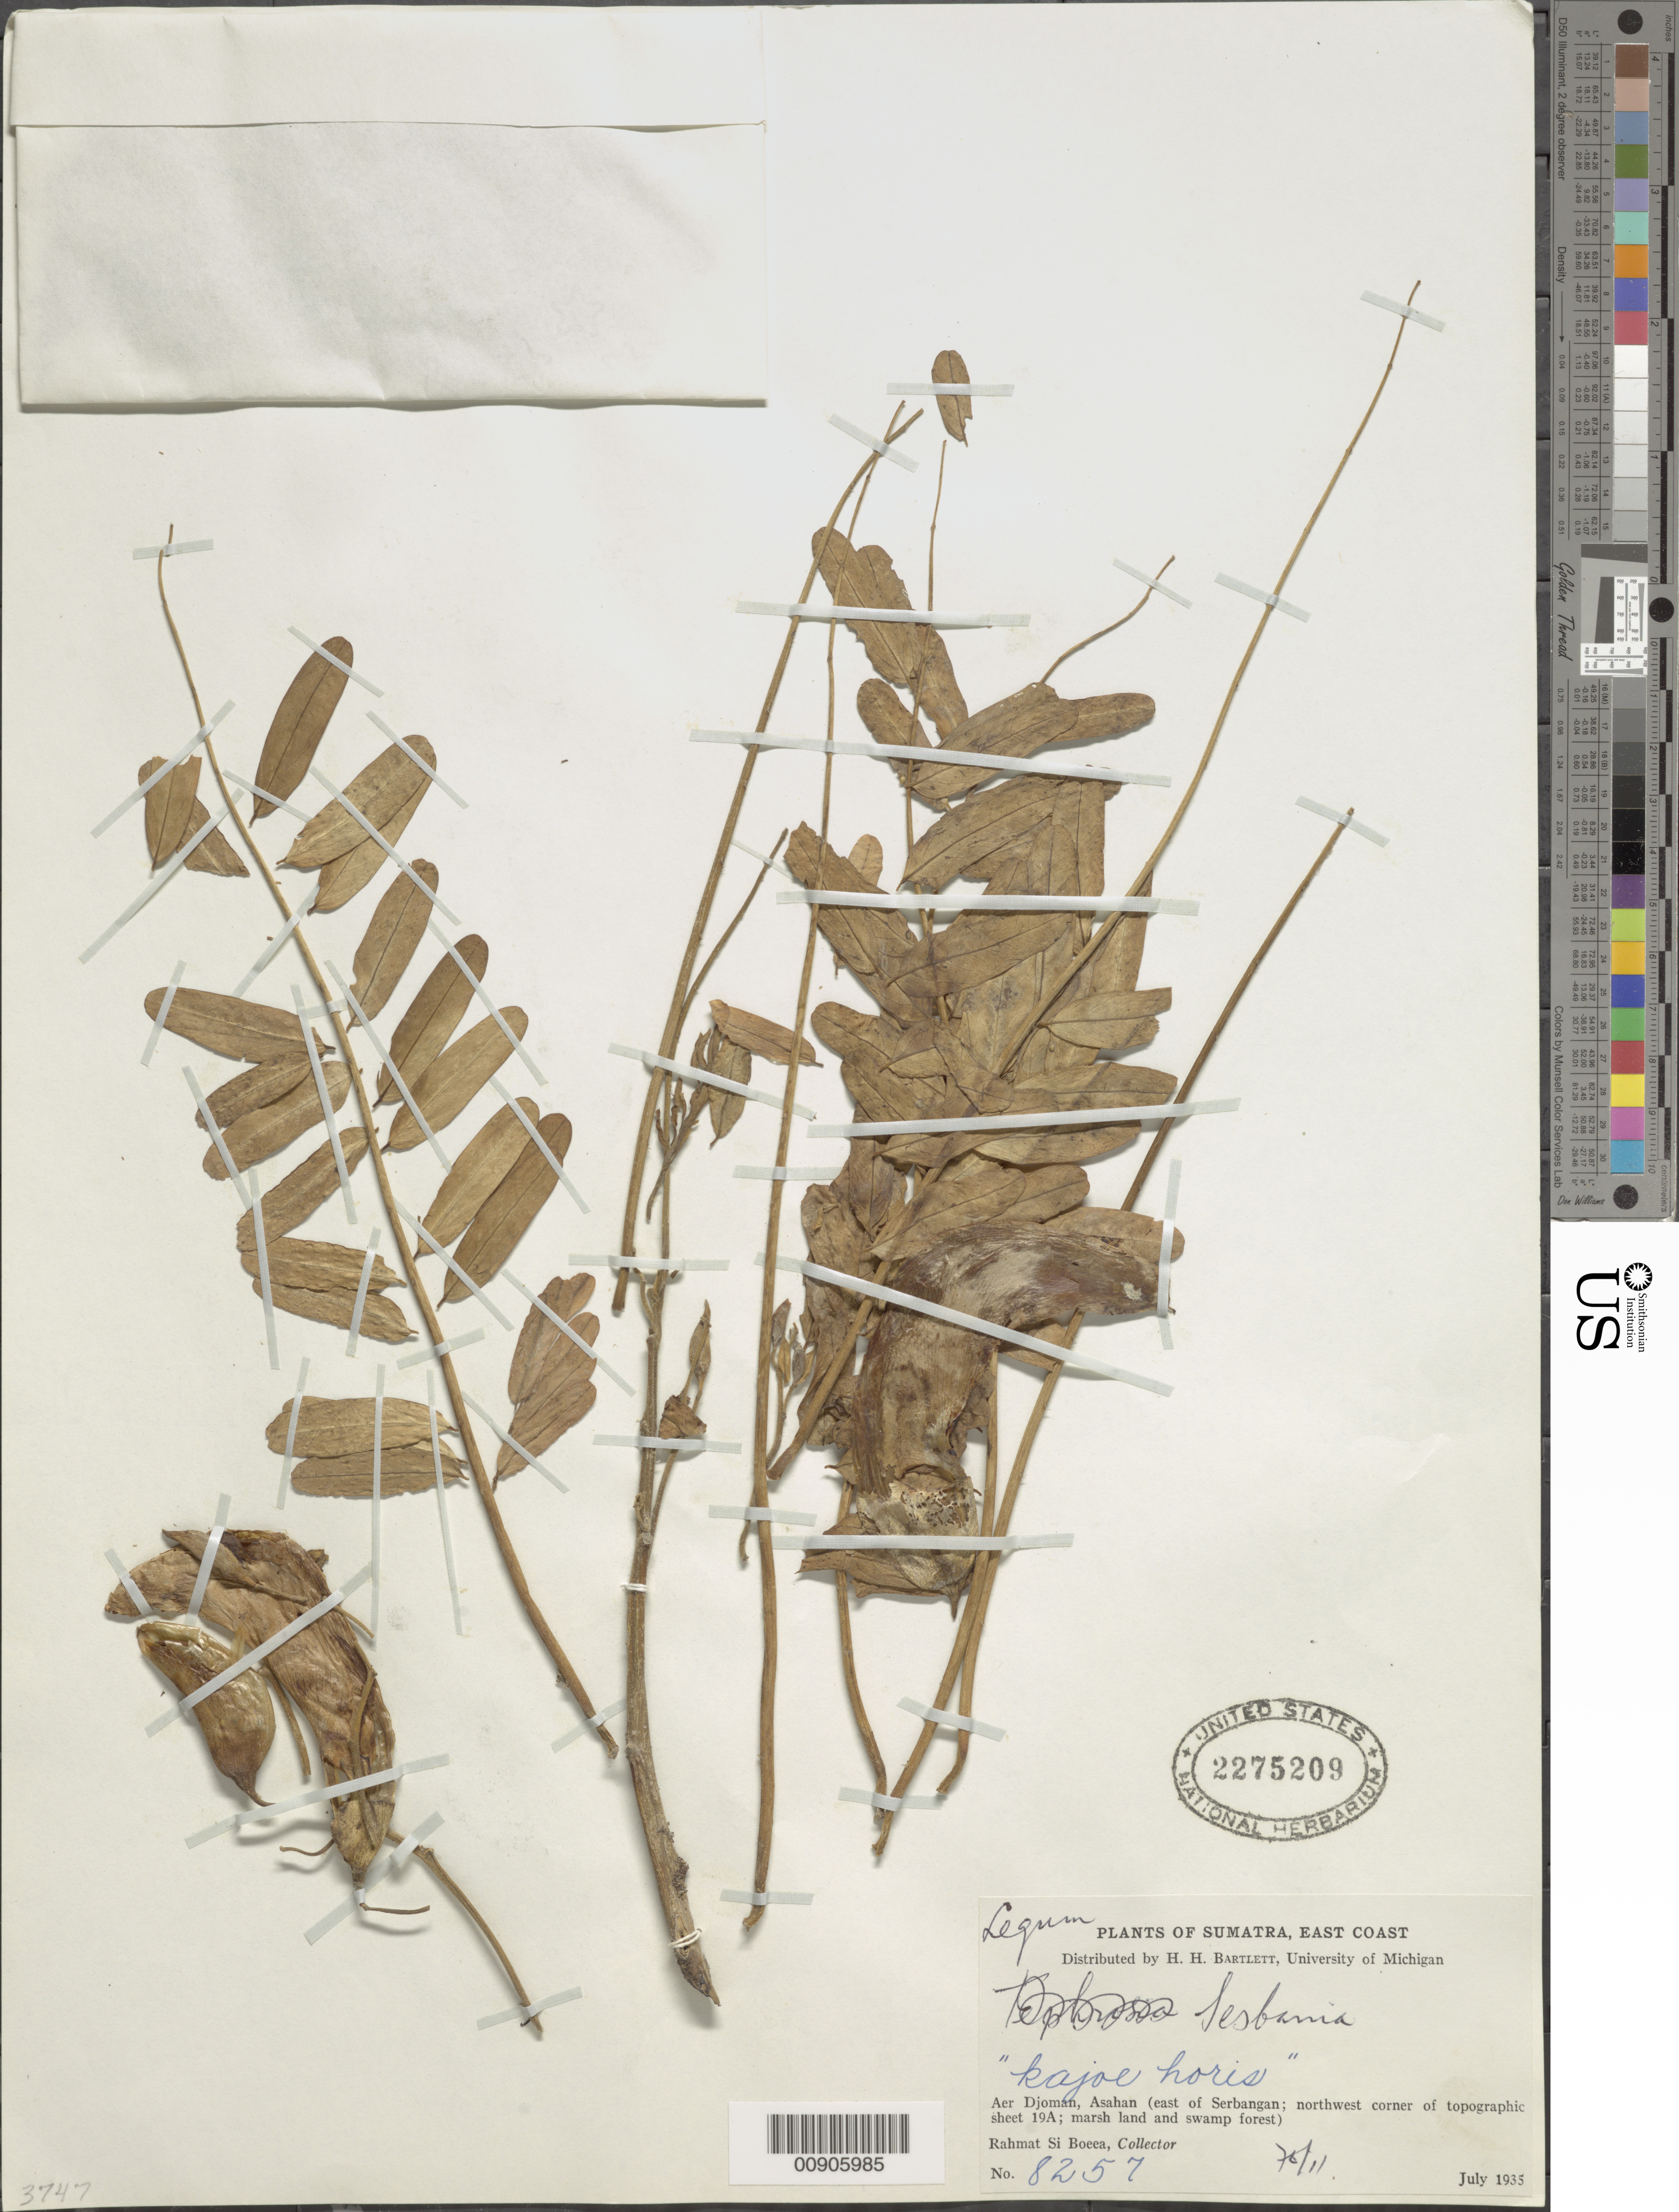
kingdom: Plantae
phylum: Tracheophyta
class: Magnoliopsida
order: Fabales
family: Fabaceae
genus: Sesbania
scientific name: Sesbania sp.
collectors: Rahmat Si Boeea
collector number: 8257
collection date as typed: Jul 1935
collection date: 1935-07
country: Indonesia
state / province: Sumatra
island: Sumatra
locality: Sumatra, East Coast. Aer Djoman, Asahan (east of Serbangan; northwest corner of topographic sheet 19A)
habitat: Marsh land and swamp forest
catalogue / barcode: US 2275209